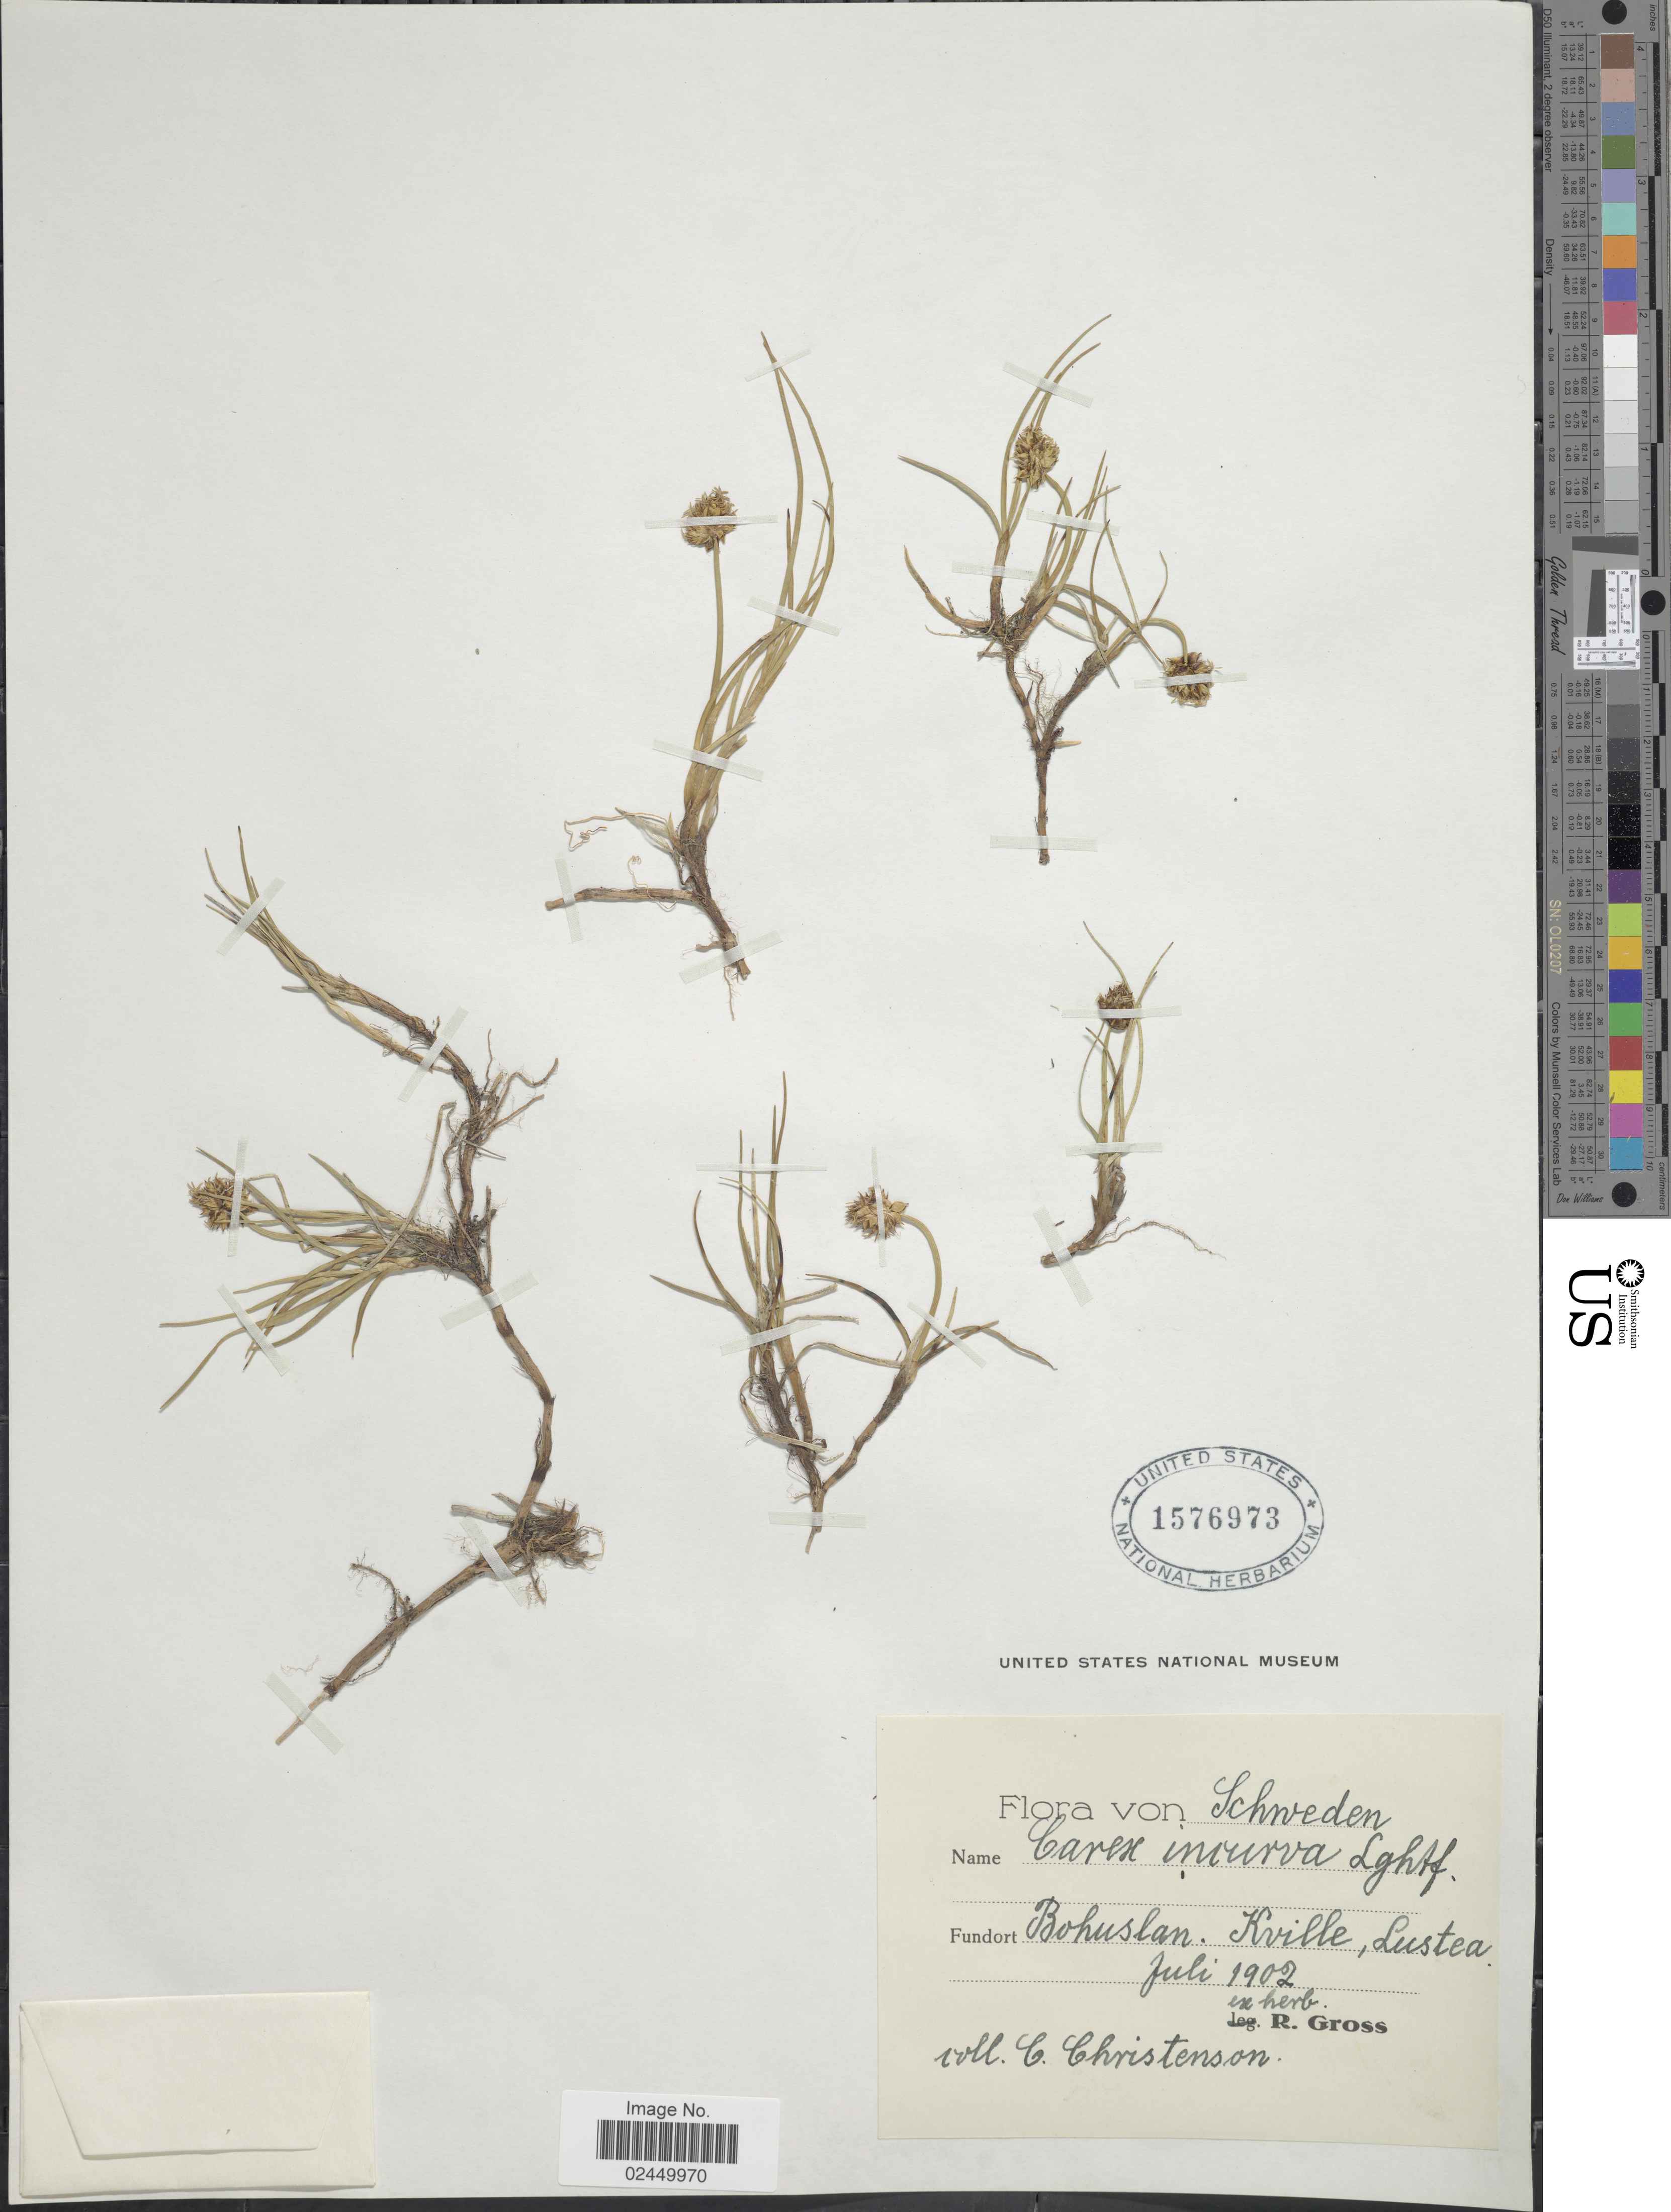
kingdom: Plantae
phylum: Tracheophyta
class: Liliopsida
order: Poales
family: Cyperaceae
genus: Carex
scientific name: Carex maritima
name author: Gunnerus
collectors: C. Christenson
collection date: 1902-07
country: Sweden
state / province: Västra Götaland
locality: Bohuslan. Kville, Lustea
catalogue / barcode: US 1576973